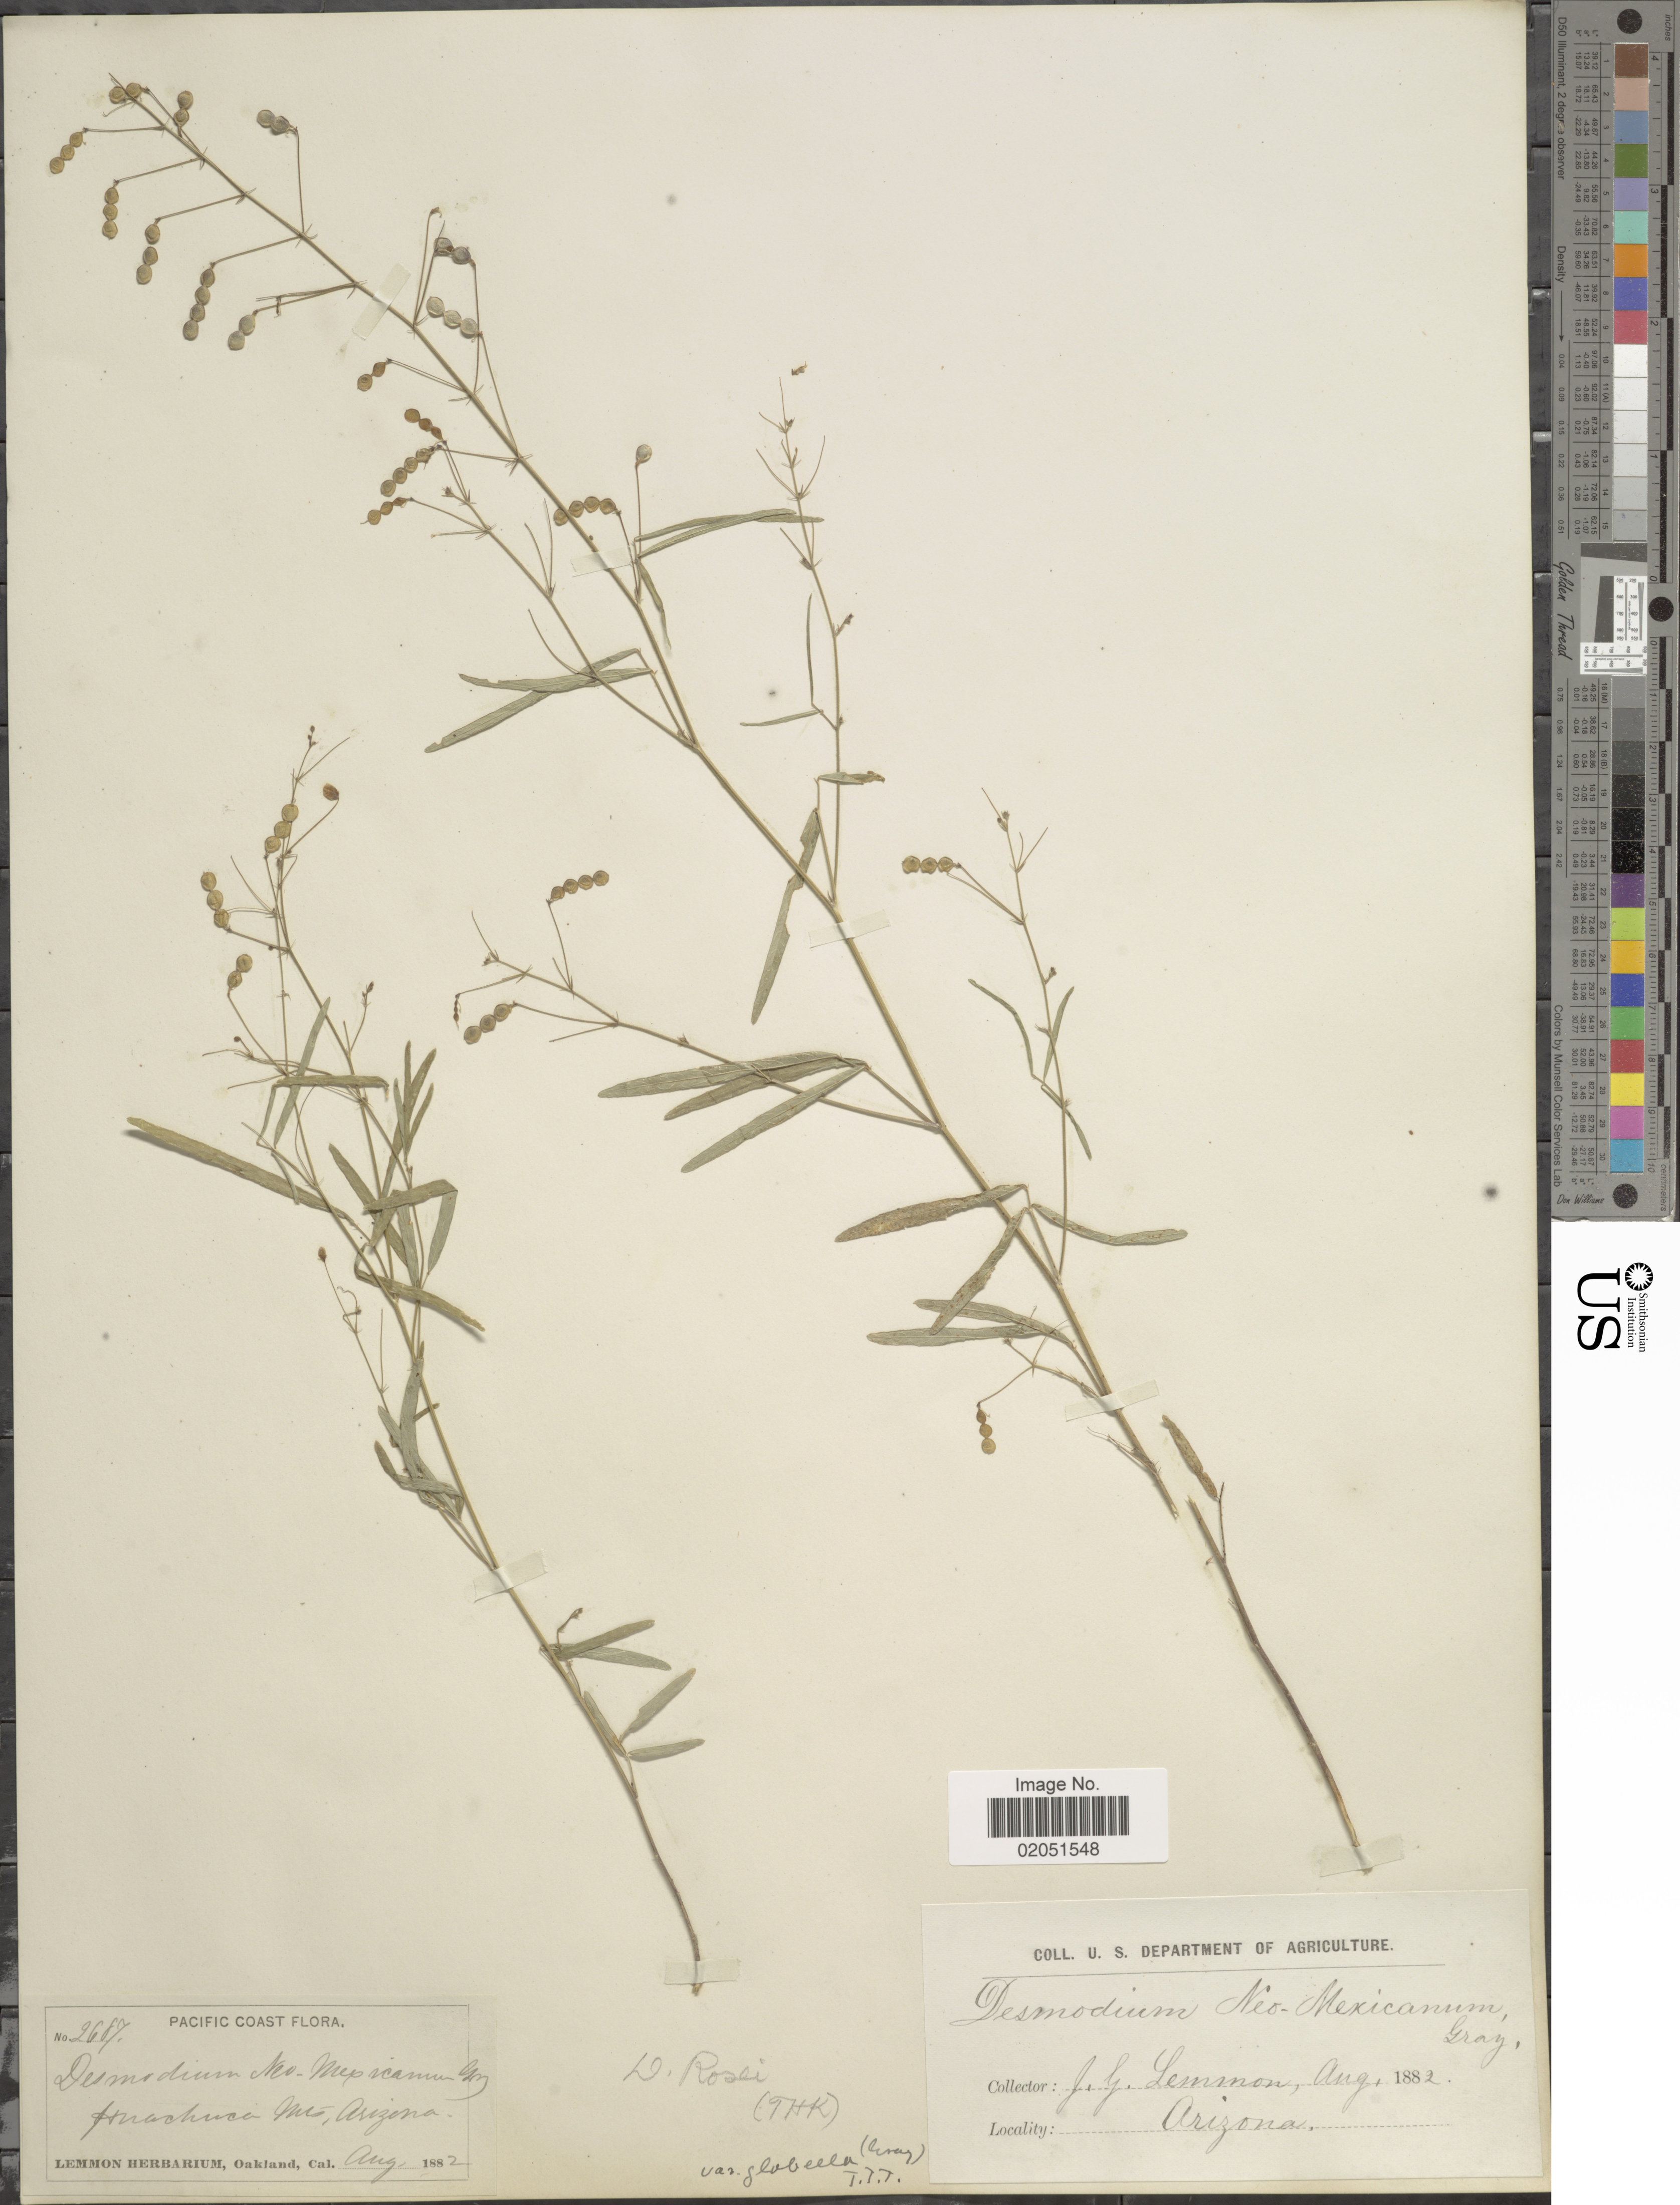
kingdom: Plantae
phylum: Tracheophyta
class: Magnoliopsida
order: Fabales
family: Fabaceae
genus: Desmodium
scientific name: Desmodium rosei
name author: B.G. Schub.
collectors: J. Lemmon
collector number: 2687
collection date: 1882-08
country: United States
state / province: Arizona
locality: Huachuca Mts.